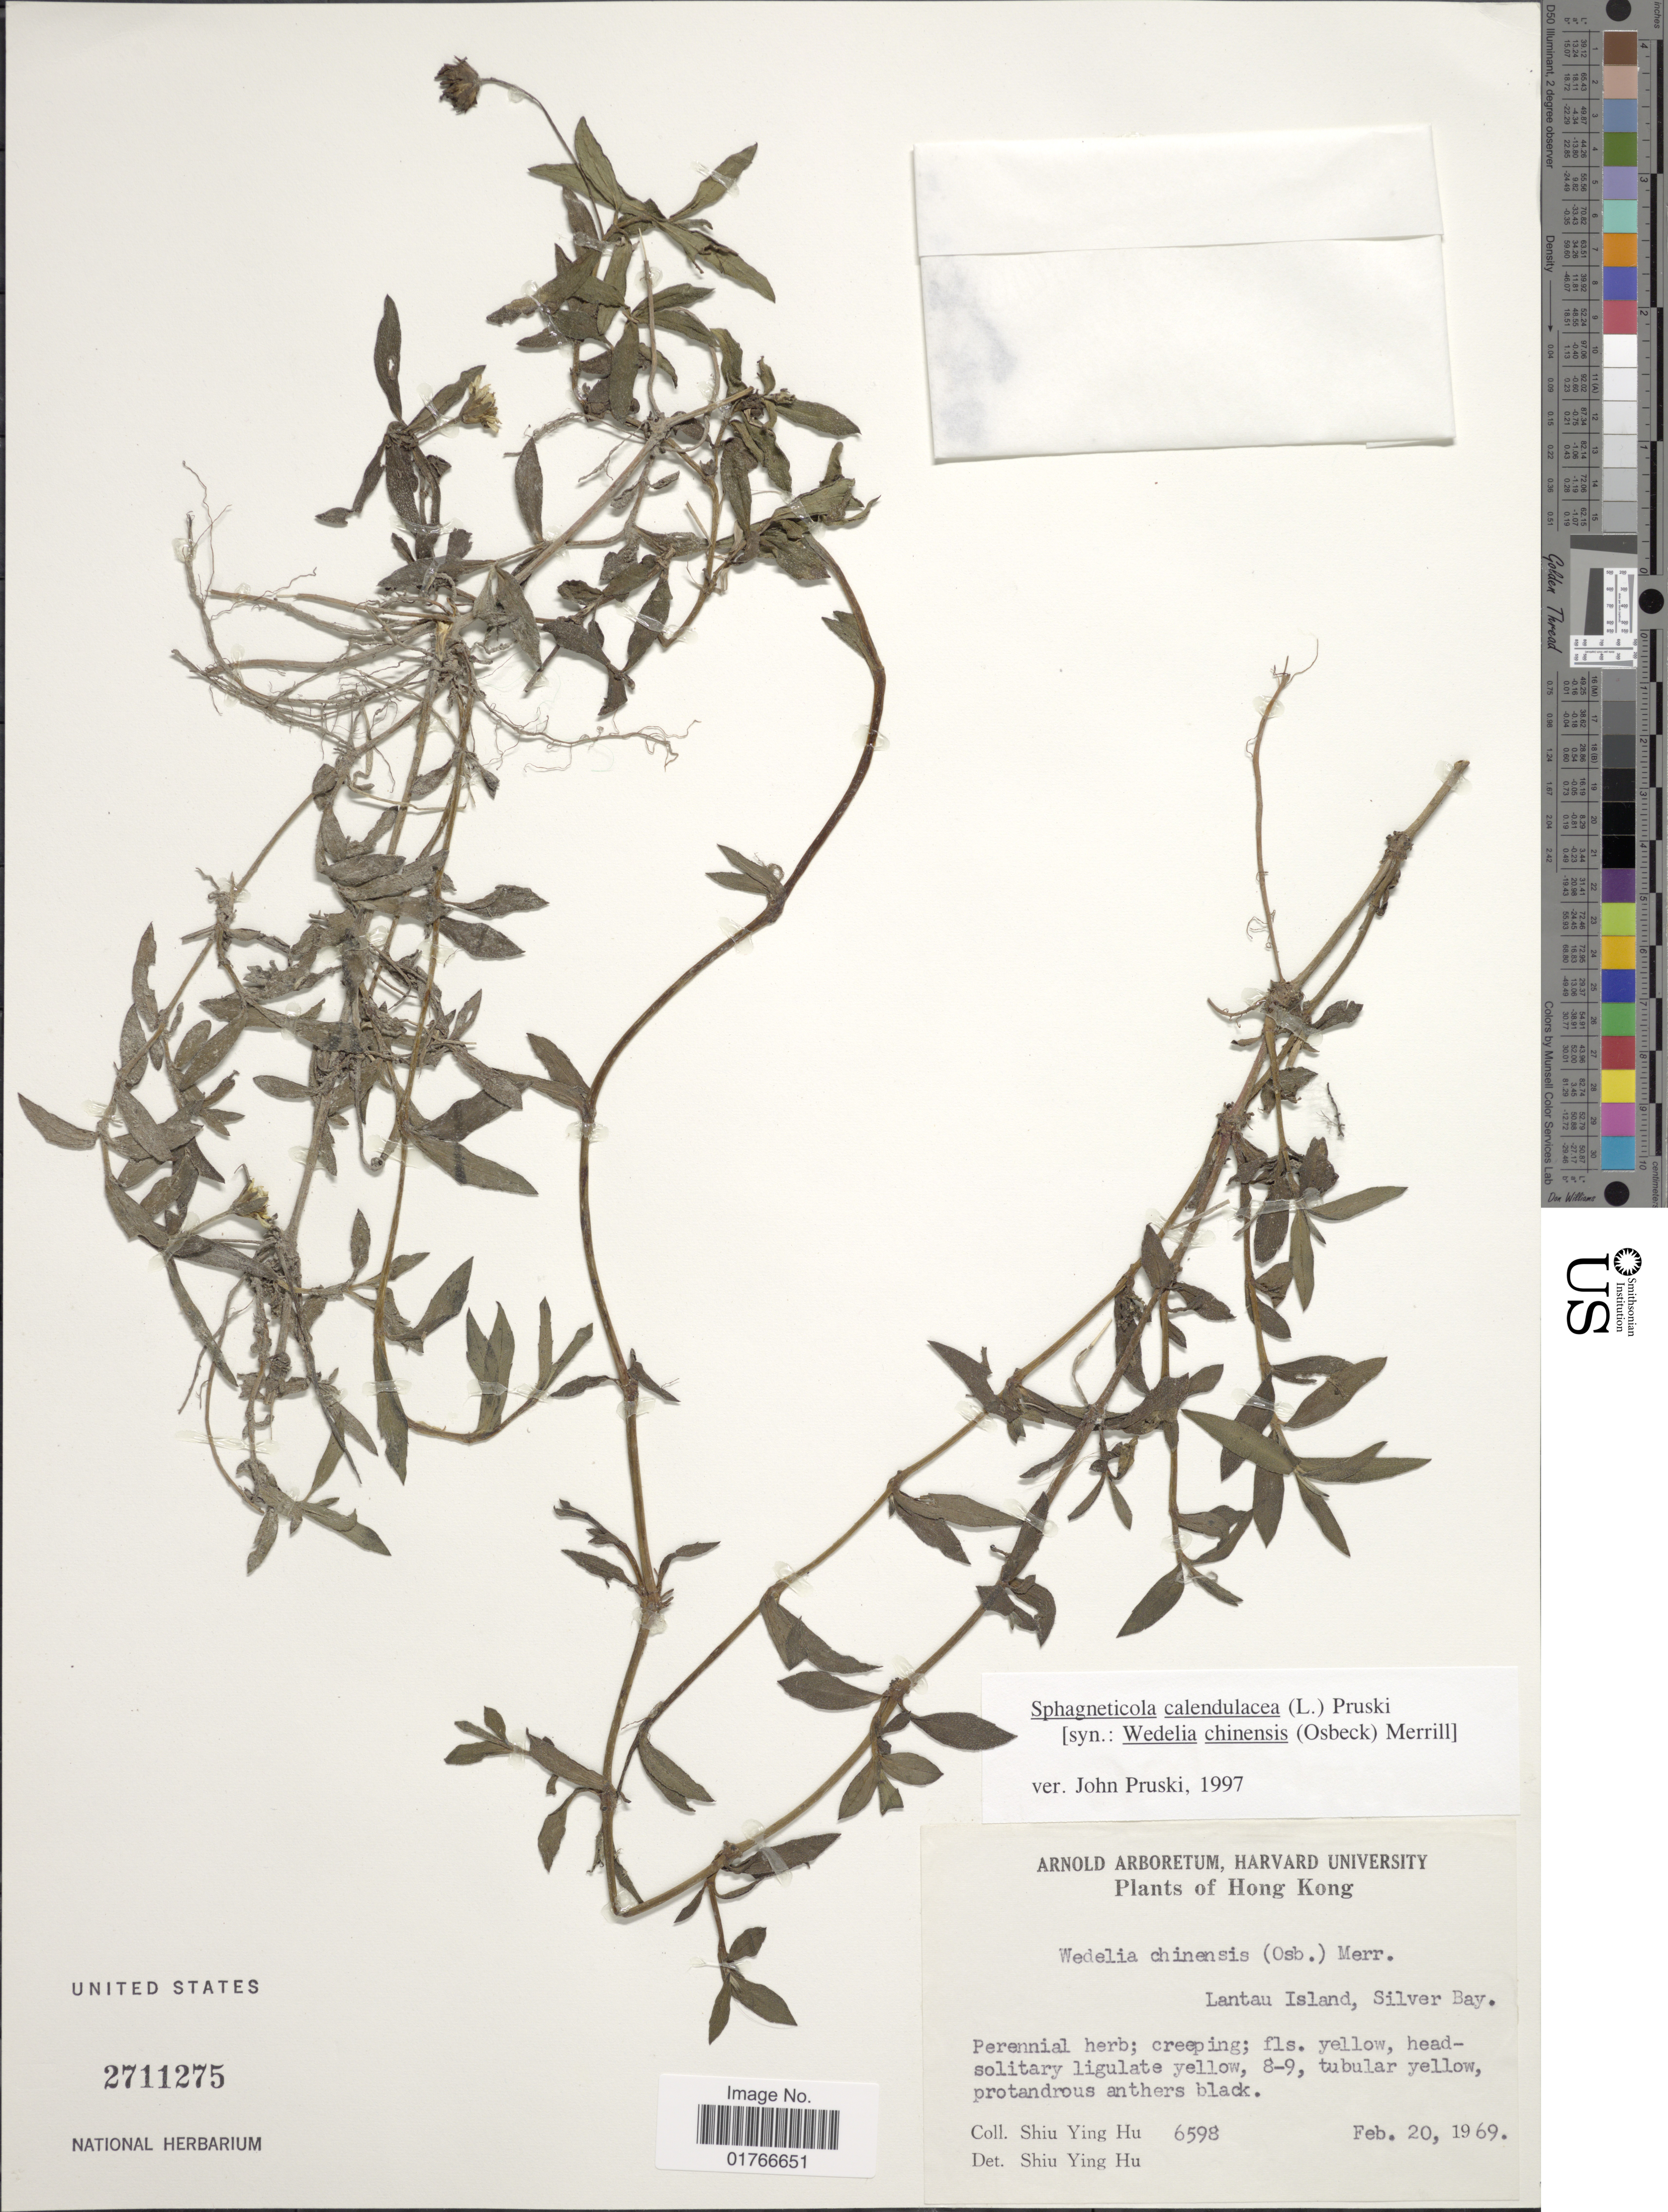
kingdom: Plantae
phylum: Tracheophyta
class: Magnoliopsida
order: Asterales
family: Asteraceae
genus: Sphagneticola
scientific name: Sphagneticola calendulacea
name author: (L.) Pruski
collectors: S. Y. Hu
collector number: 6598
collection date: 1969-02-20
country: China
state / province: Hong Kong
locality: Lantau Island, Silver Bay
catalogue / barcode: US 2711275